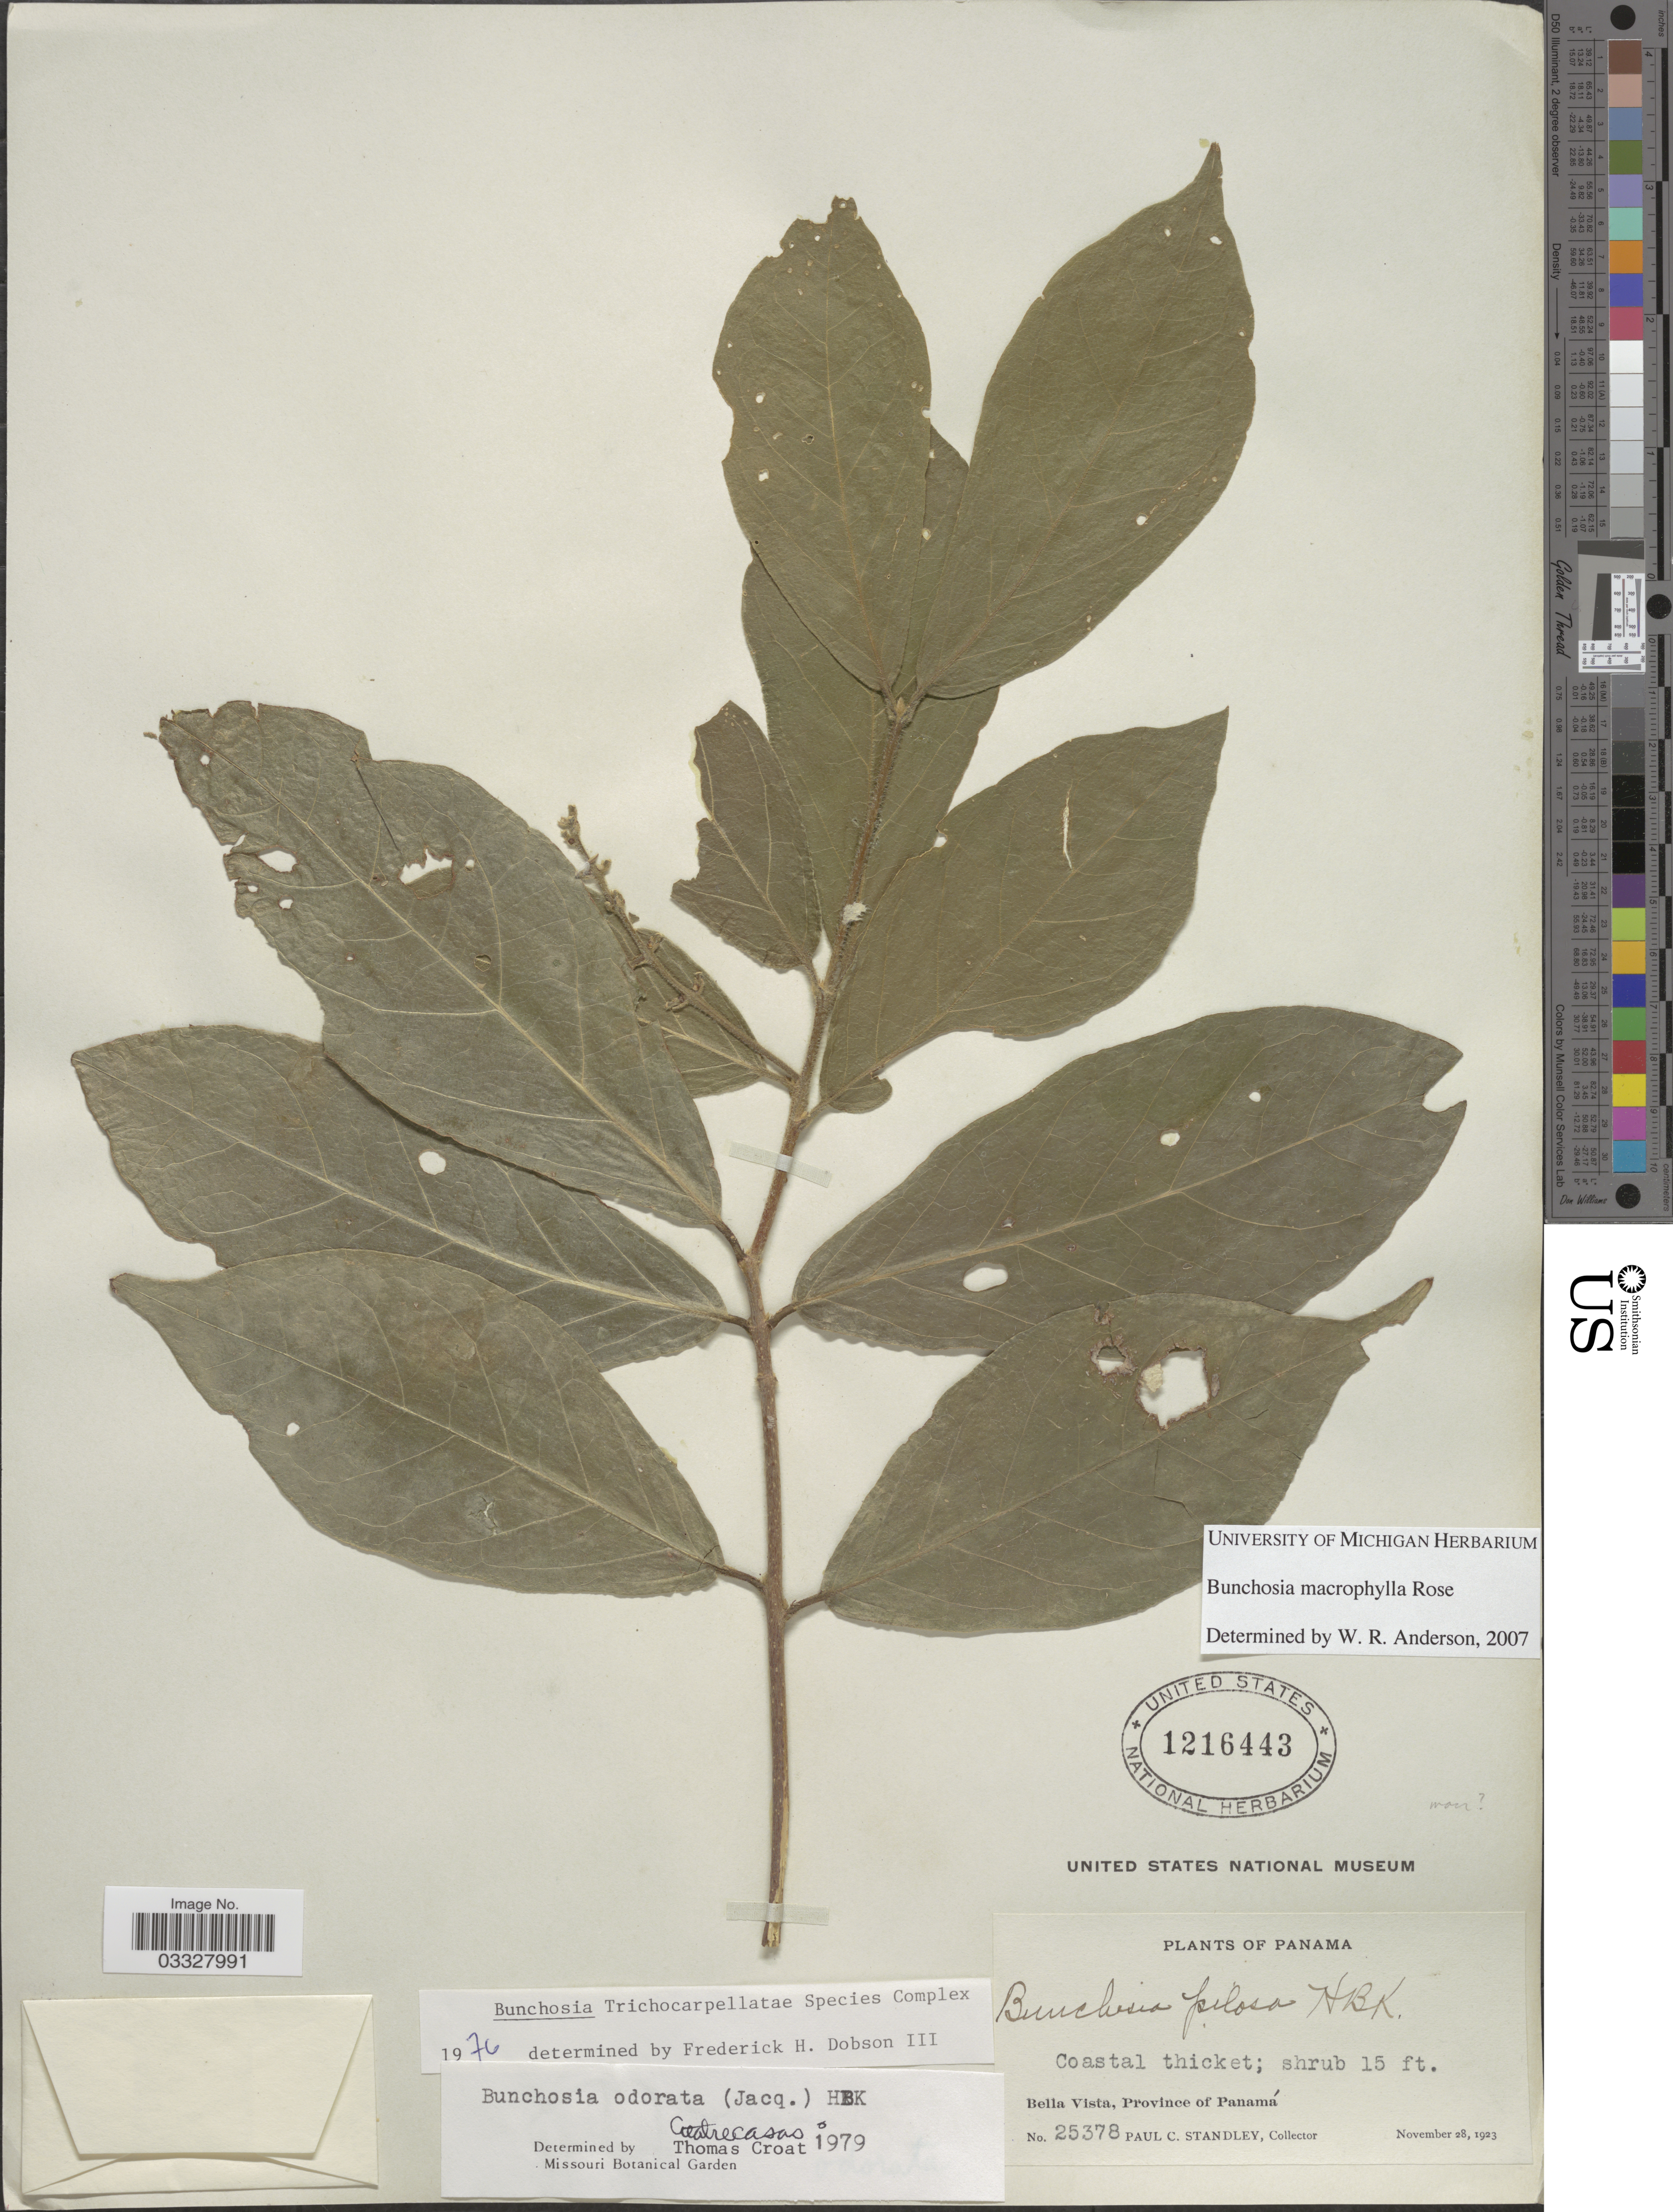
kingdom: Plantae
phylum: Tracheophyta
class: Magnoliopsida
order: Malpighiales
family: Malpighiaceae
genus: Bunchosia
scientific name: Bunchosia macrophylla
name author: Rose ex Donn. Sm. in Pittier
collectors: P. C. Standley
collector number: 25378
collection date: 1923-11-28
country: Panama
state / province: Panamá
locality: Bella Vista.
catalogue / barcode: US 1216443